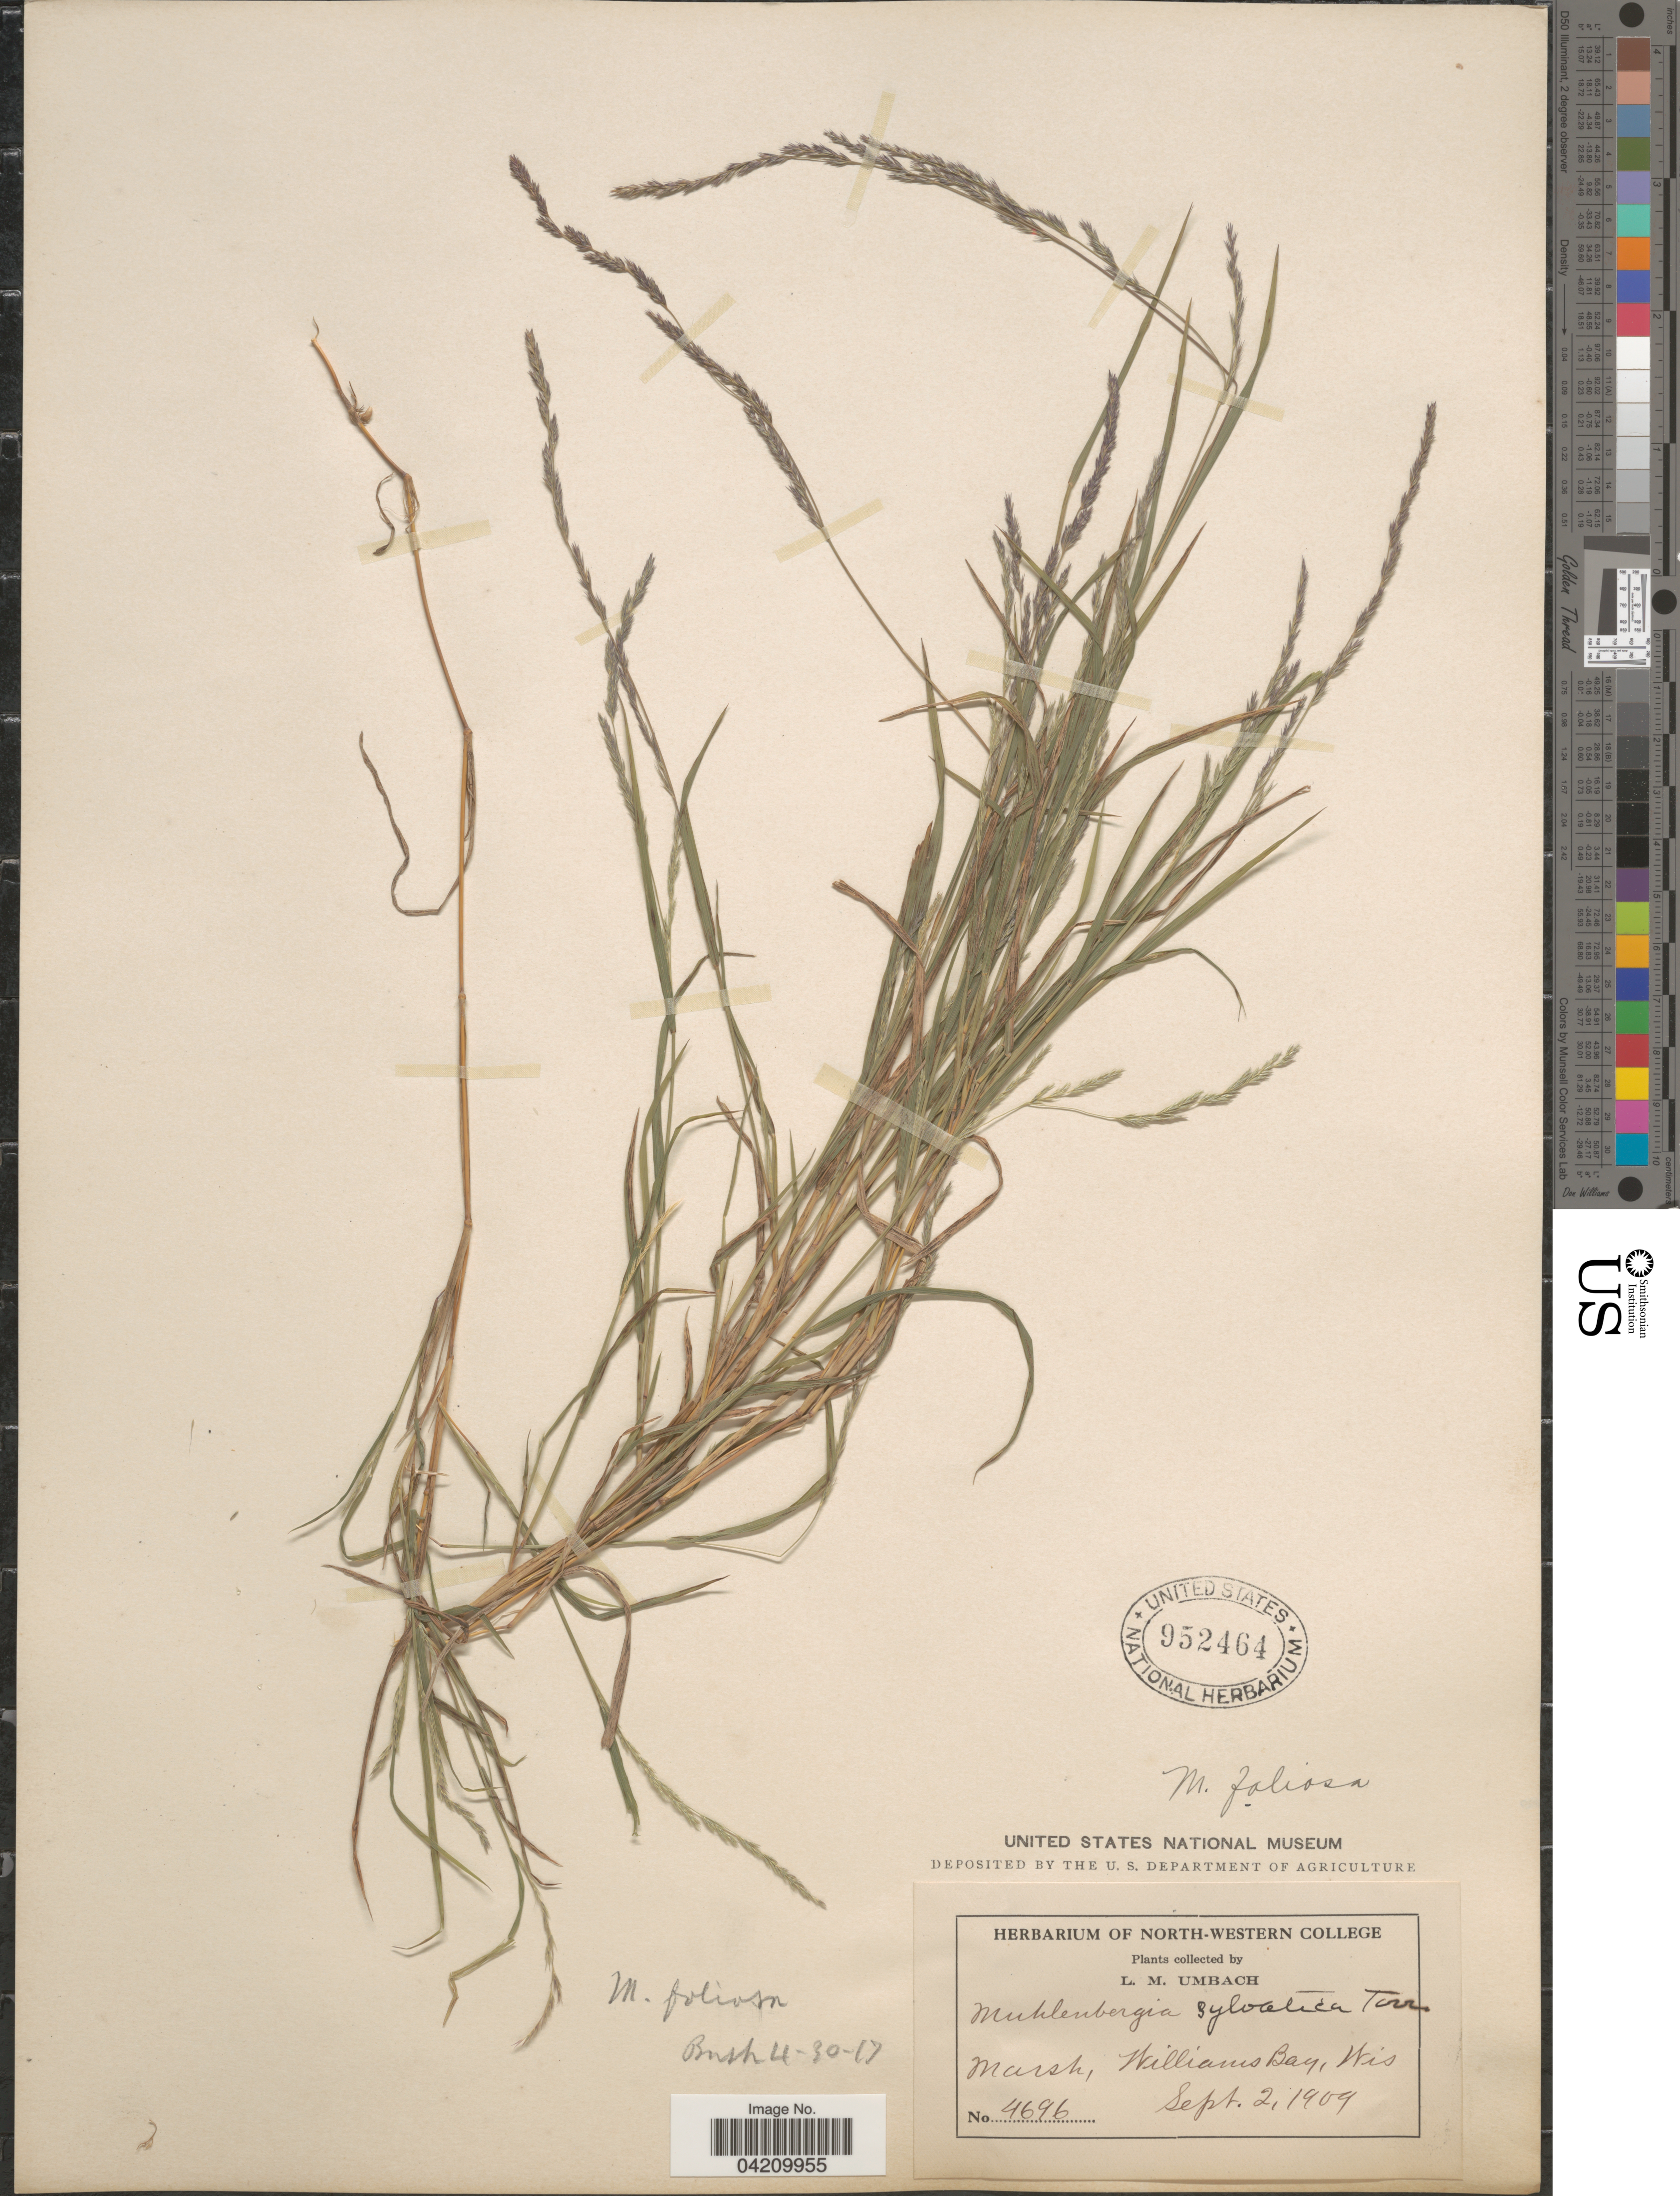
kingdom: Plantae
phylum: Tracheophyta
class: Liliopsida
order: Poales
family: Poaceae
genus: Muhlenbergia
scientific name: Muhlenbergia mexicana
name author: (L.) Trin.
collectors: L. M. Umbach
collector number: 4696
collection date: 1909-09-02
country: United States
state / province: Wisconsin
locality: Williams Bay.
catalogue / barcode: US 952464